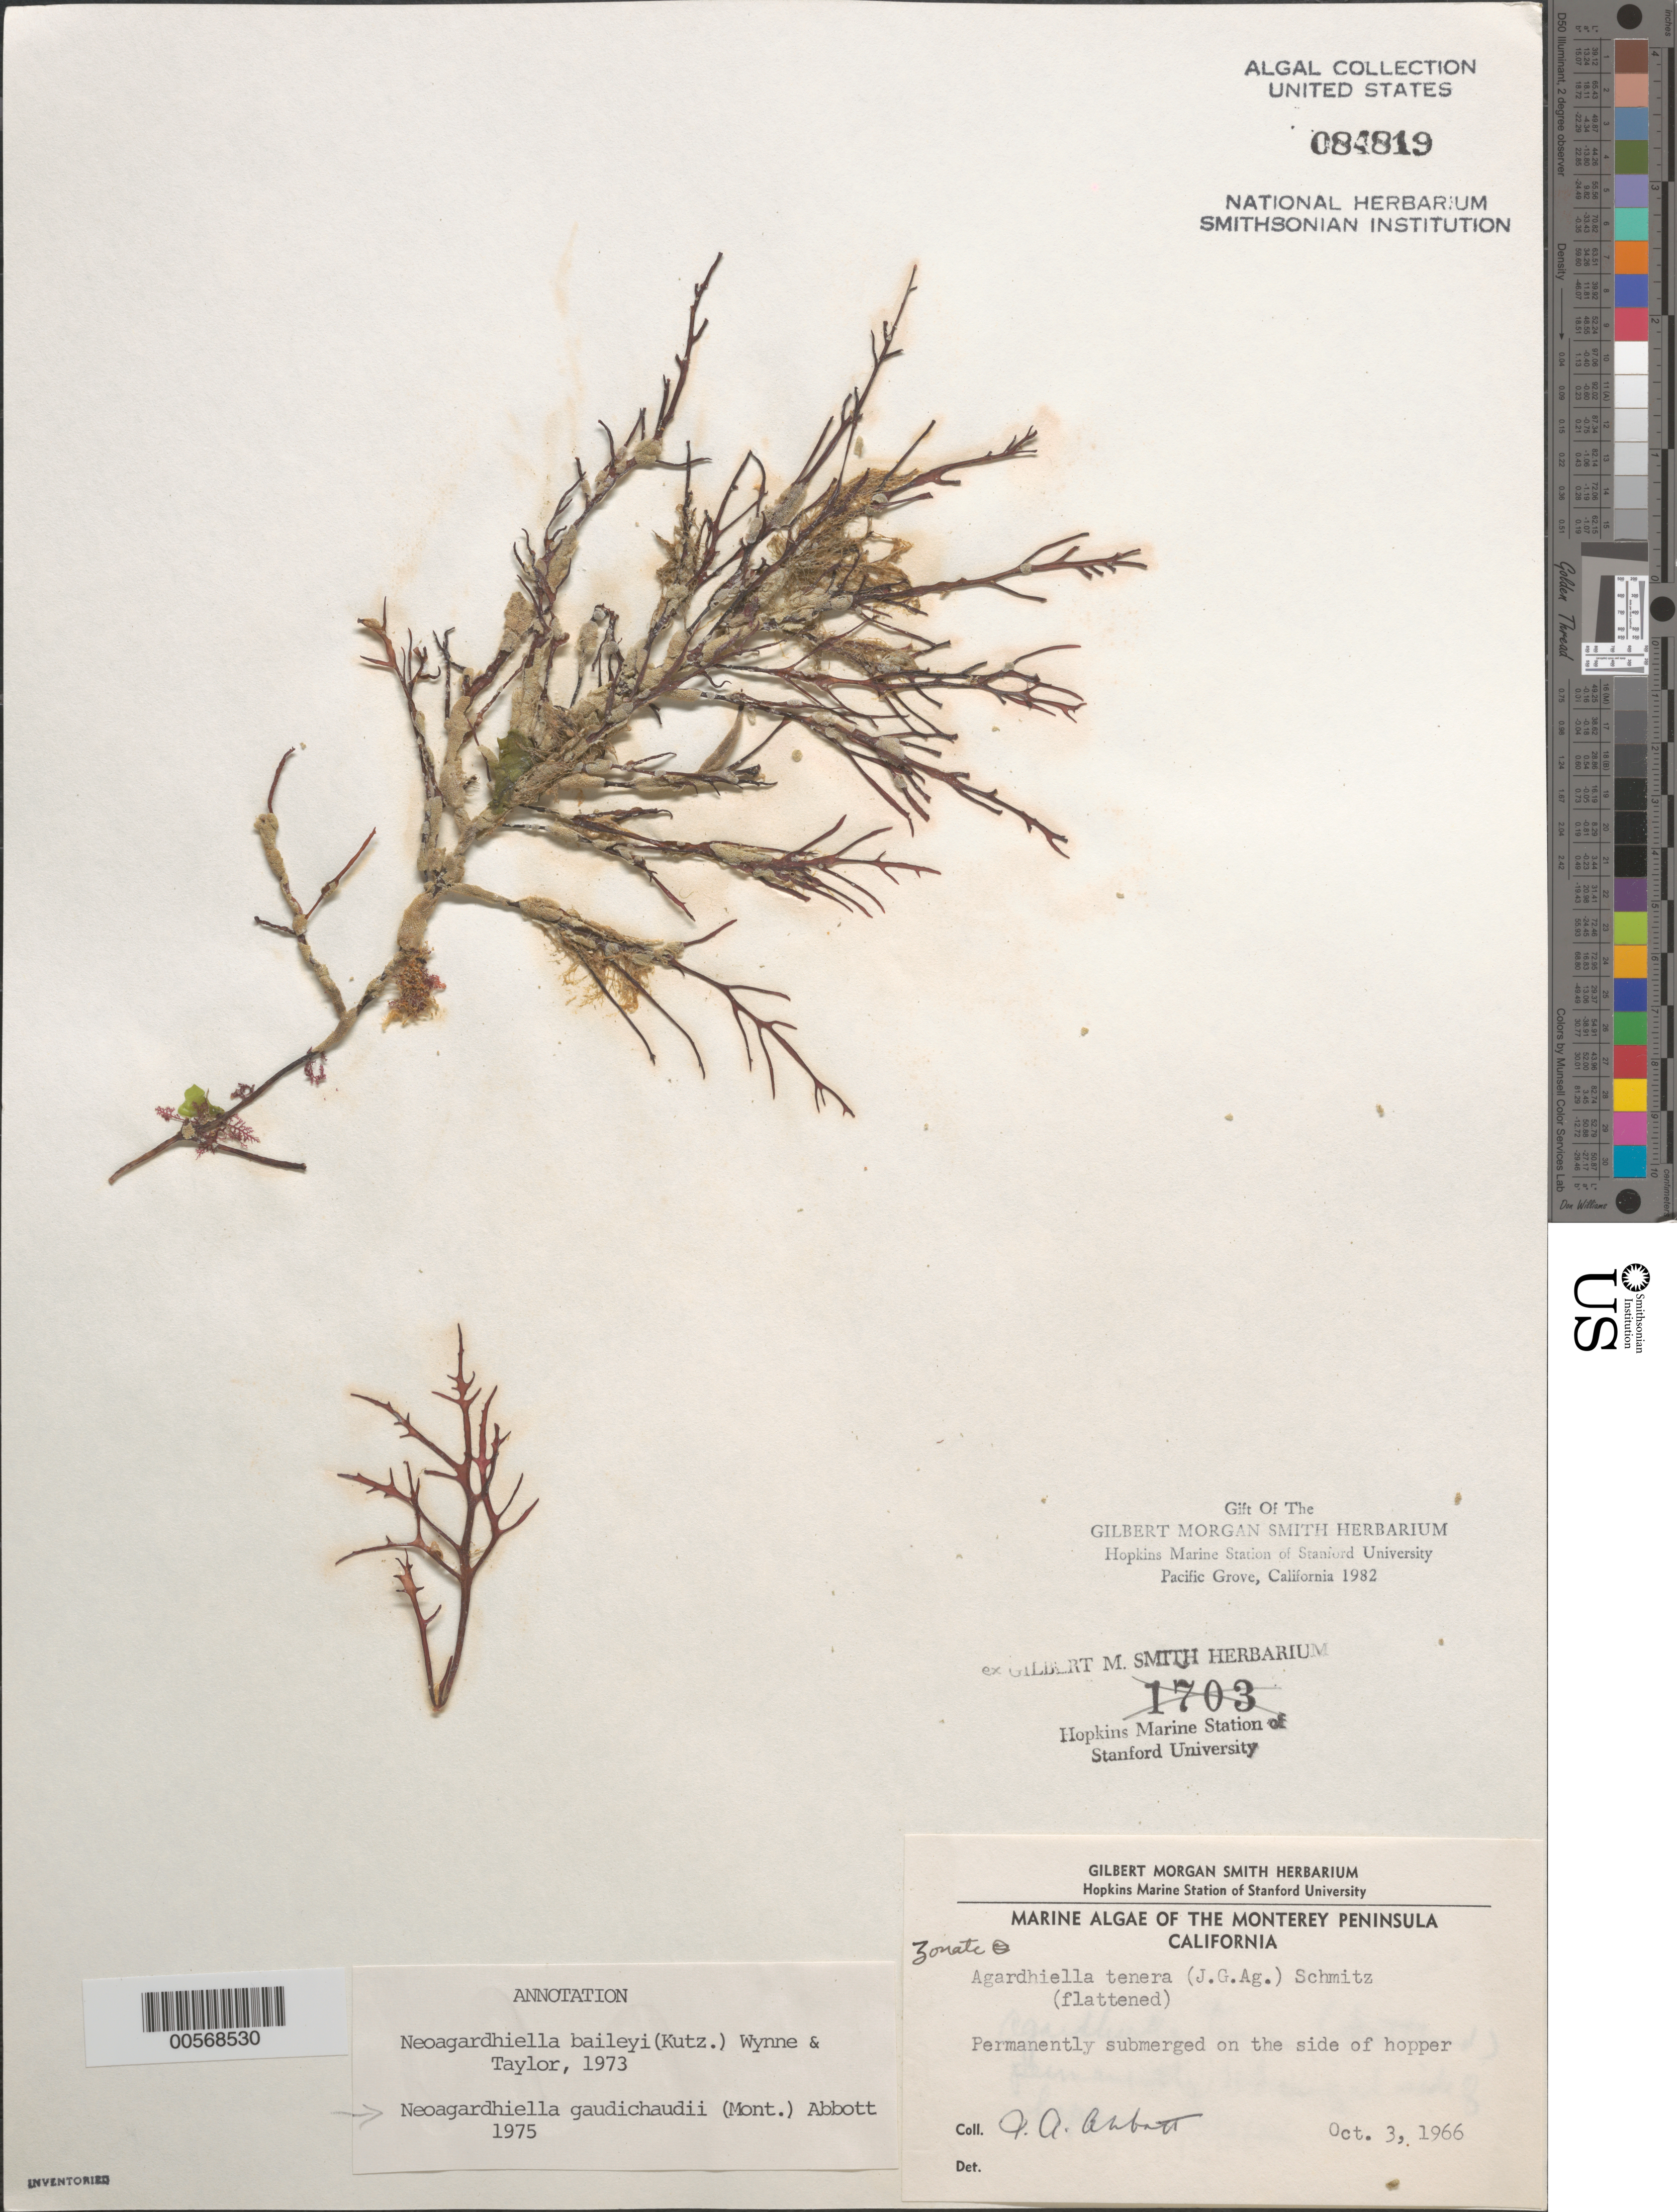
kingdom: Plantae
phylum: Rhodophyta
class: Florideophyceae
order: Gigartinales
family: Solieriaceae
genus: Sarcodiotheca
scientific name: Sarcodiotheca gaudichaudii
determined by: Algae name updating Project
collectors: I. A. Abbott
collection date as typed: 03 Oct 1966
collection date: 1966-10-03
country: United States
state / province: California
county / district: Monterey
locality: Hopper south of Mussel Point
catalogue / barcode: US 84819